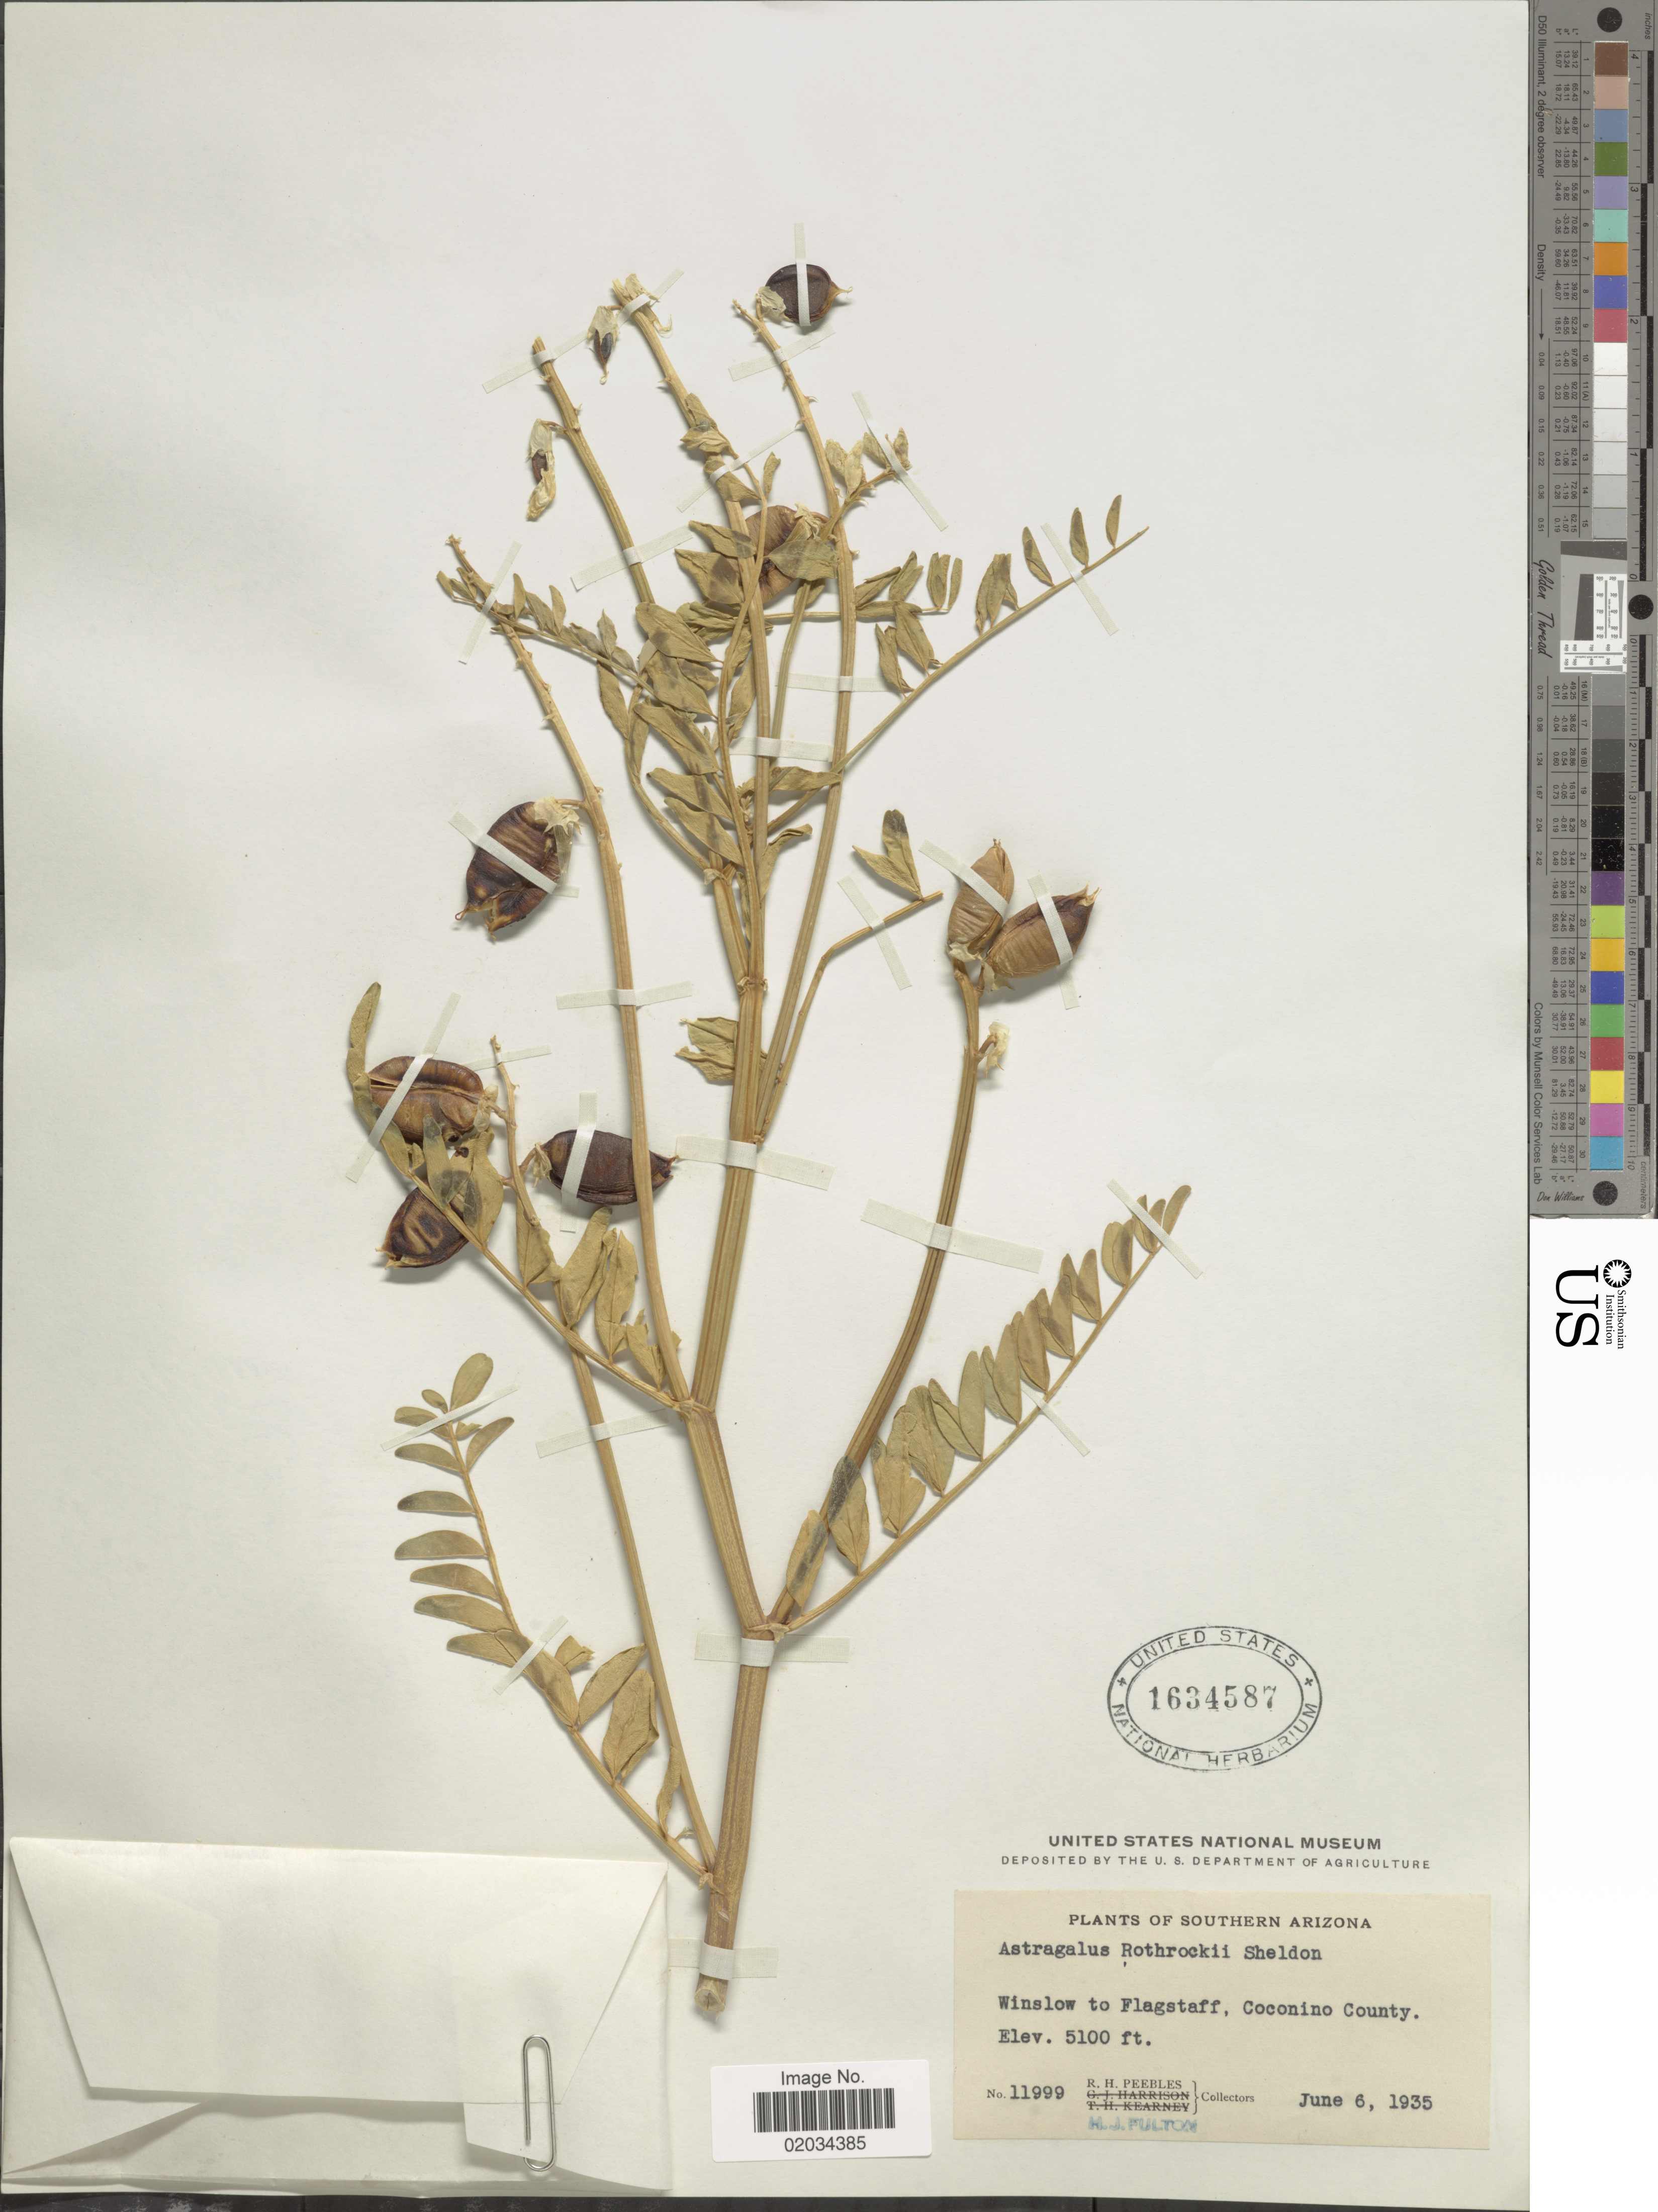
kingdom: Plantae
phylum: Tracheophyta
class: Magnoliopsida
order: Fabales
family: Fabaceae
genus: Astragalus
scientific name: Astragalus rothrockii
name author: E. Sheld.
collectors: R. H. Peebles & M. Fulton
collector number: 11999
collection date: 1935-06-06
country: United States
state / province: Arizona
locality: Southern Arizona, Winslow to Flagstaff, Coconino County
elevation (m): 1554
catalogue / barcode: US 1634587